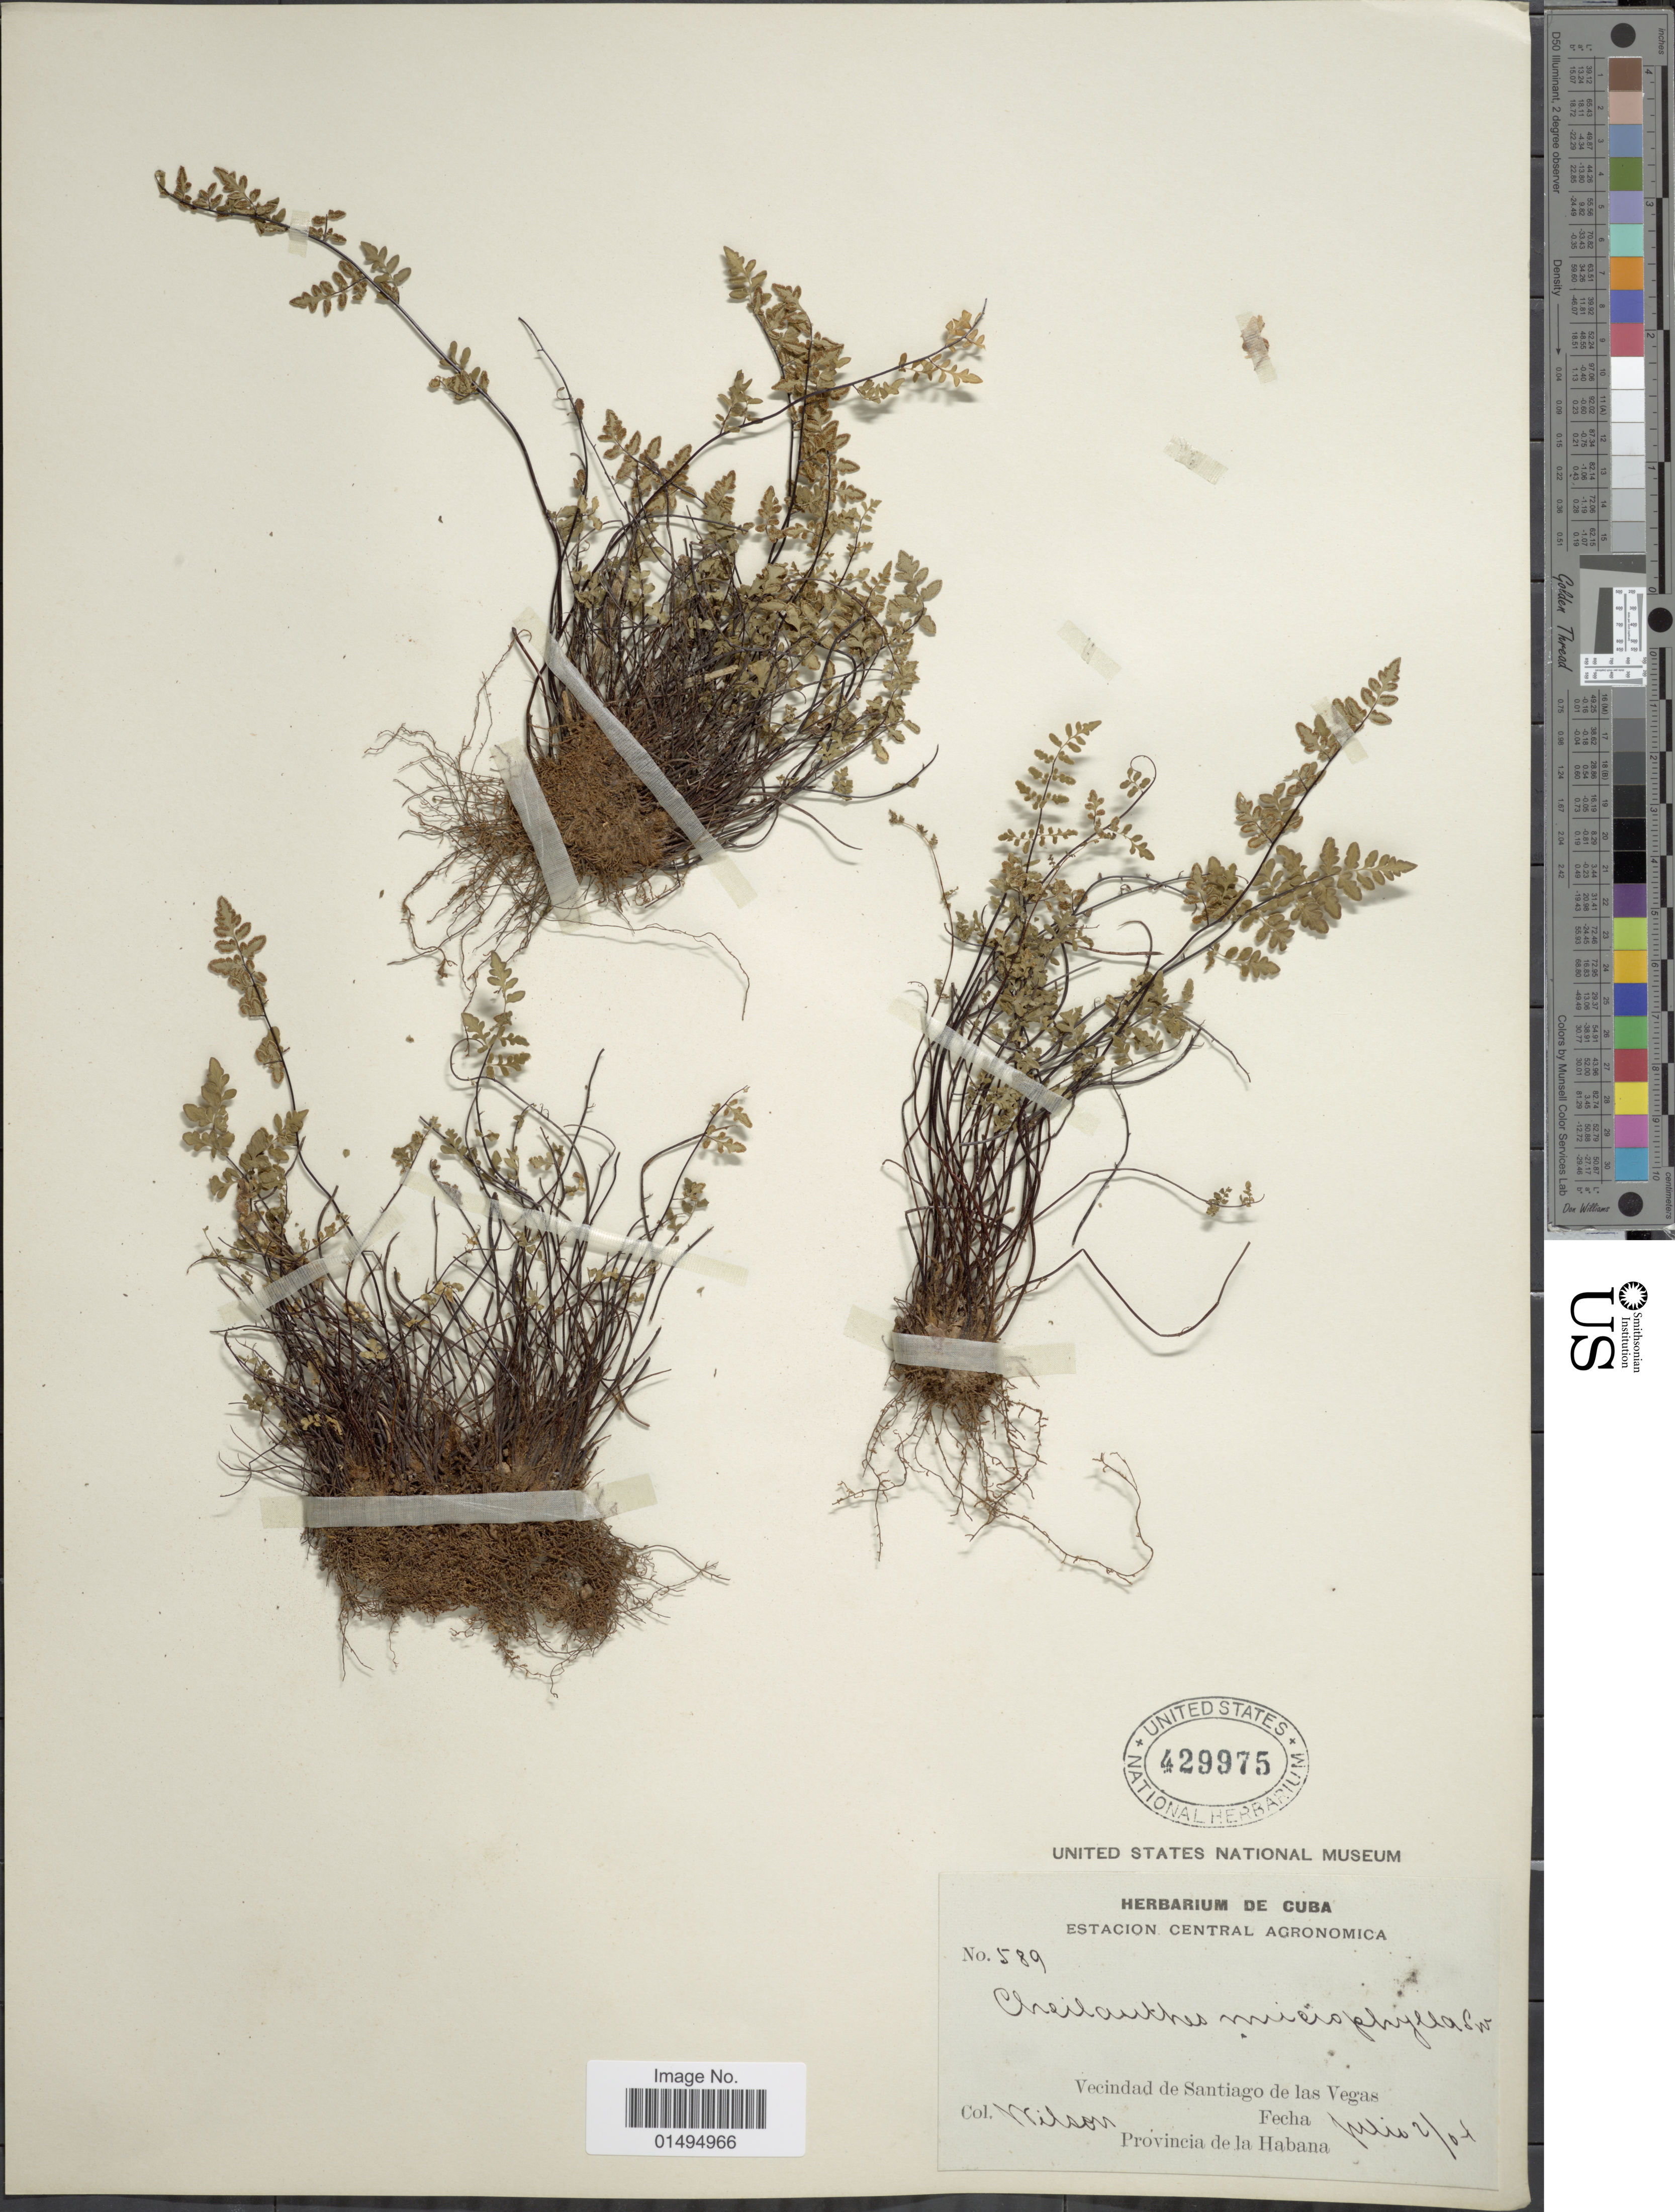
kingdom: Plantae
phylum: Tracheophyta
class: Polypodiopsida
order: Polypodiales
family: Pteridaceae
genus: Myriopteris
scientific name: Myriopteris microphylla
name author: (Sw.) Grusz & Windham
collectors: -- Wilson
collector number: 589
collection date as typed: Transcribed d/m/y: 2/7/4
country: Cuba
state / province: La Habana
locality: Vecindad de Santiago de las Vegas. Provincia de la Habana.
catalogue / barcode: US 429975